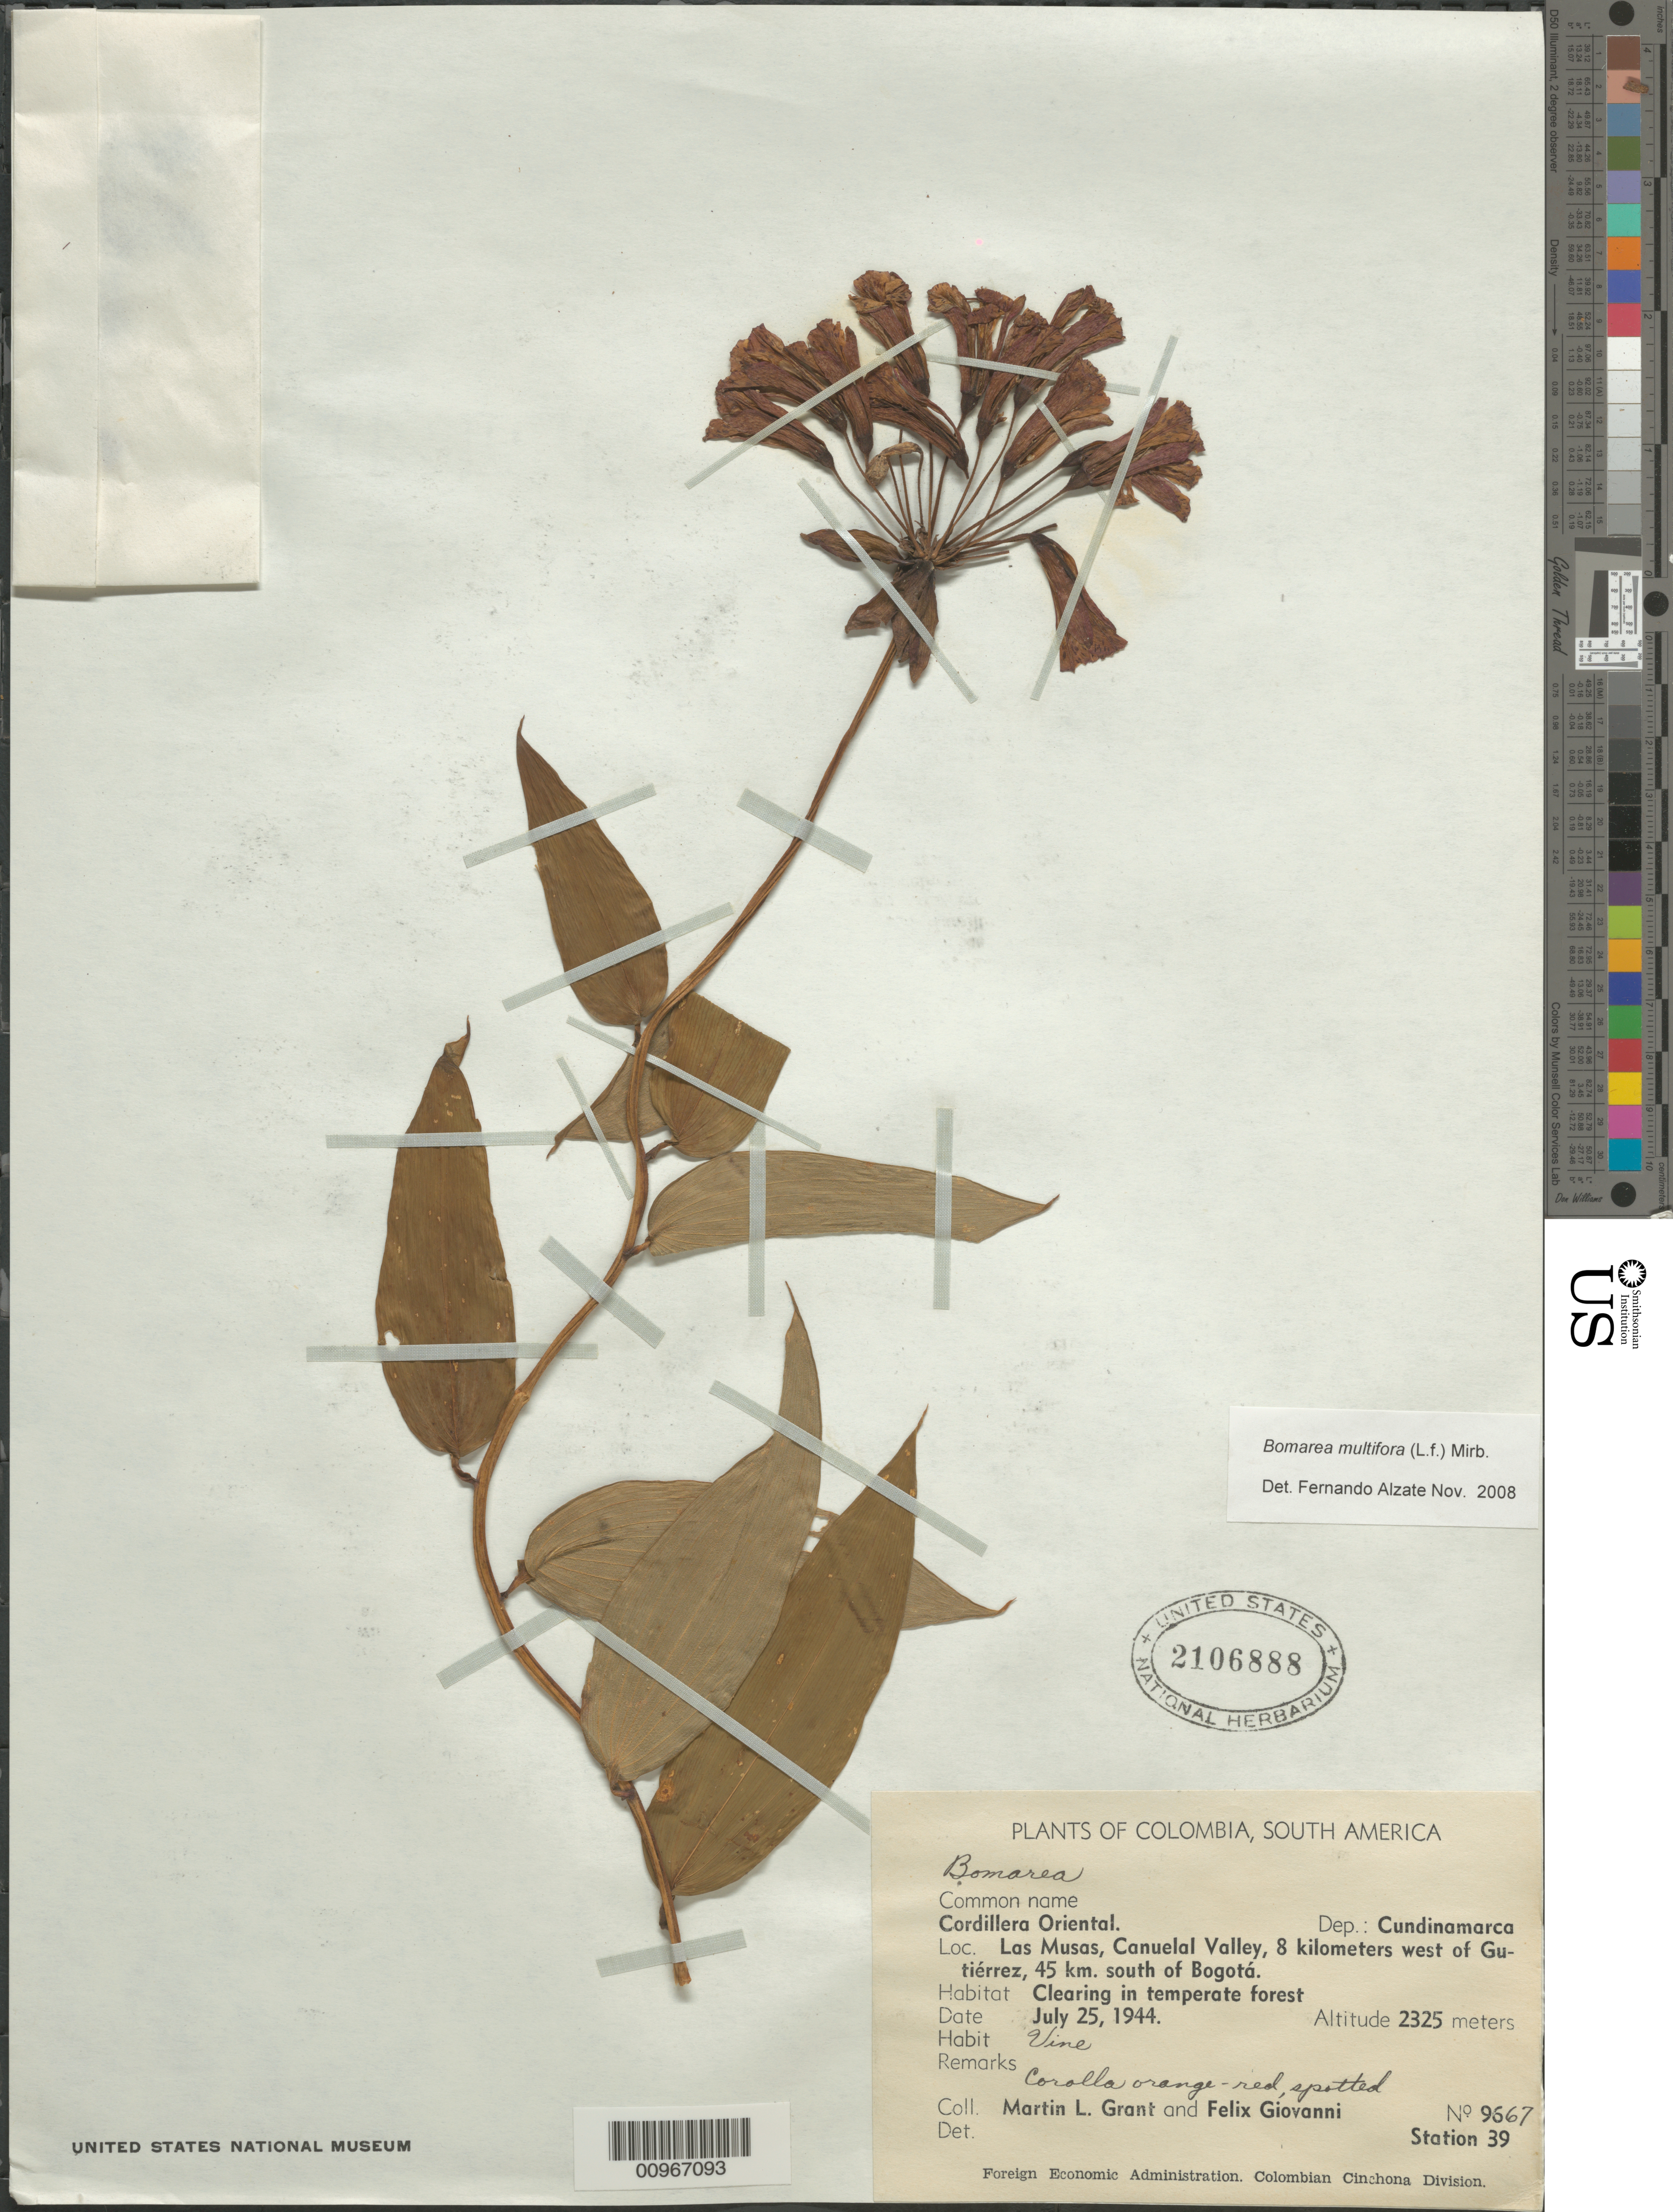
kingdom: Plantae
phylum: Tracheophyta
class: Liliopsida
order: Liliales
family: Alstroemeriaceae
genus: Bomarea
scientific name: Bomarea multiflora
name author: (L. f.) Mirb.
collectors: M. L. Grant & F. Giovanni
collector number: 9667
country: Colombia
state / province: Cundinamarca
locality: Las Musas, Vanuelal Valley, W of Gutierrez, S of Bogota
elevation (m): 2325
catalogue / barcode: US 2106888